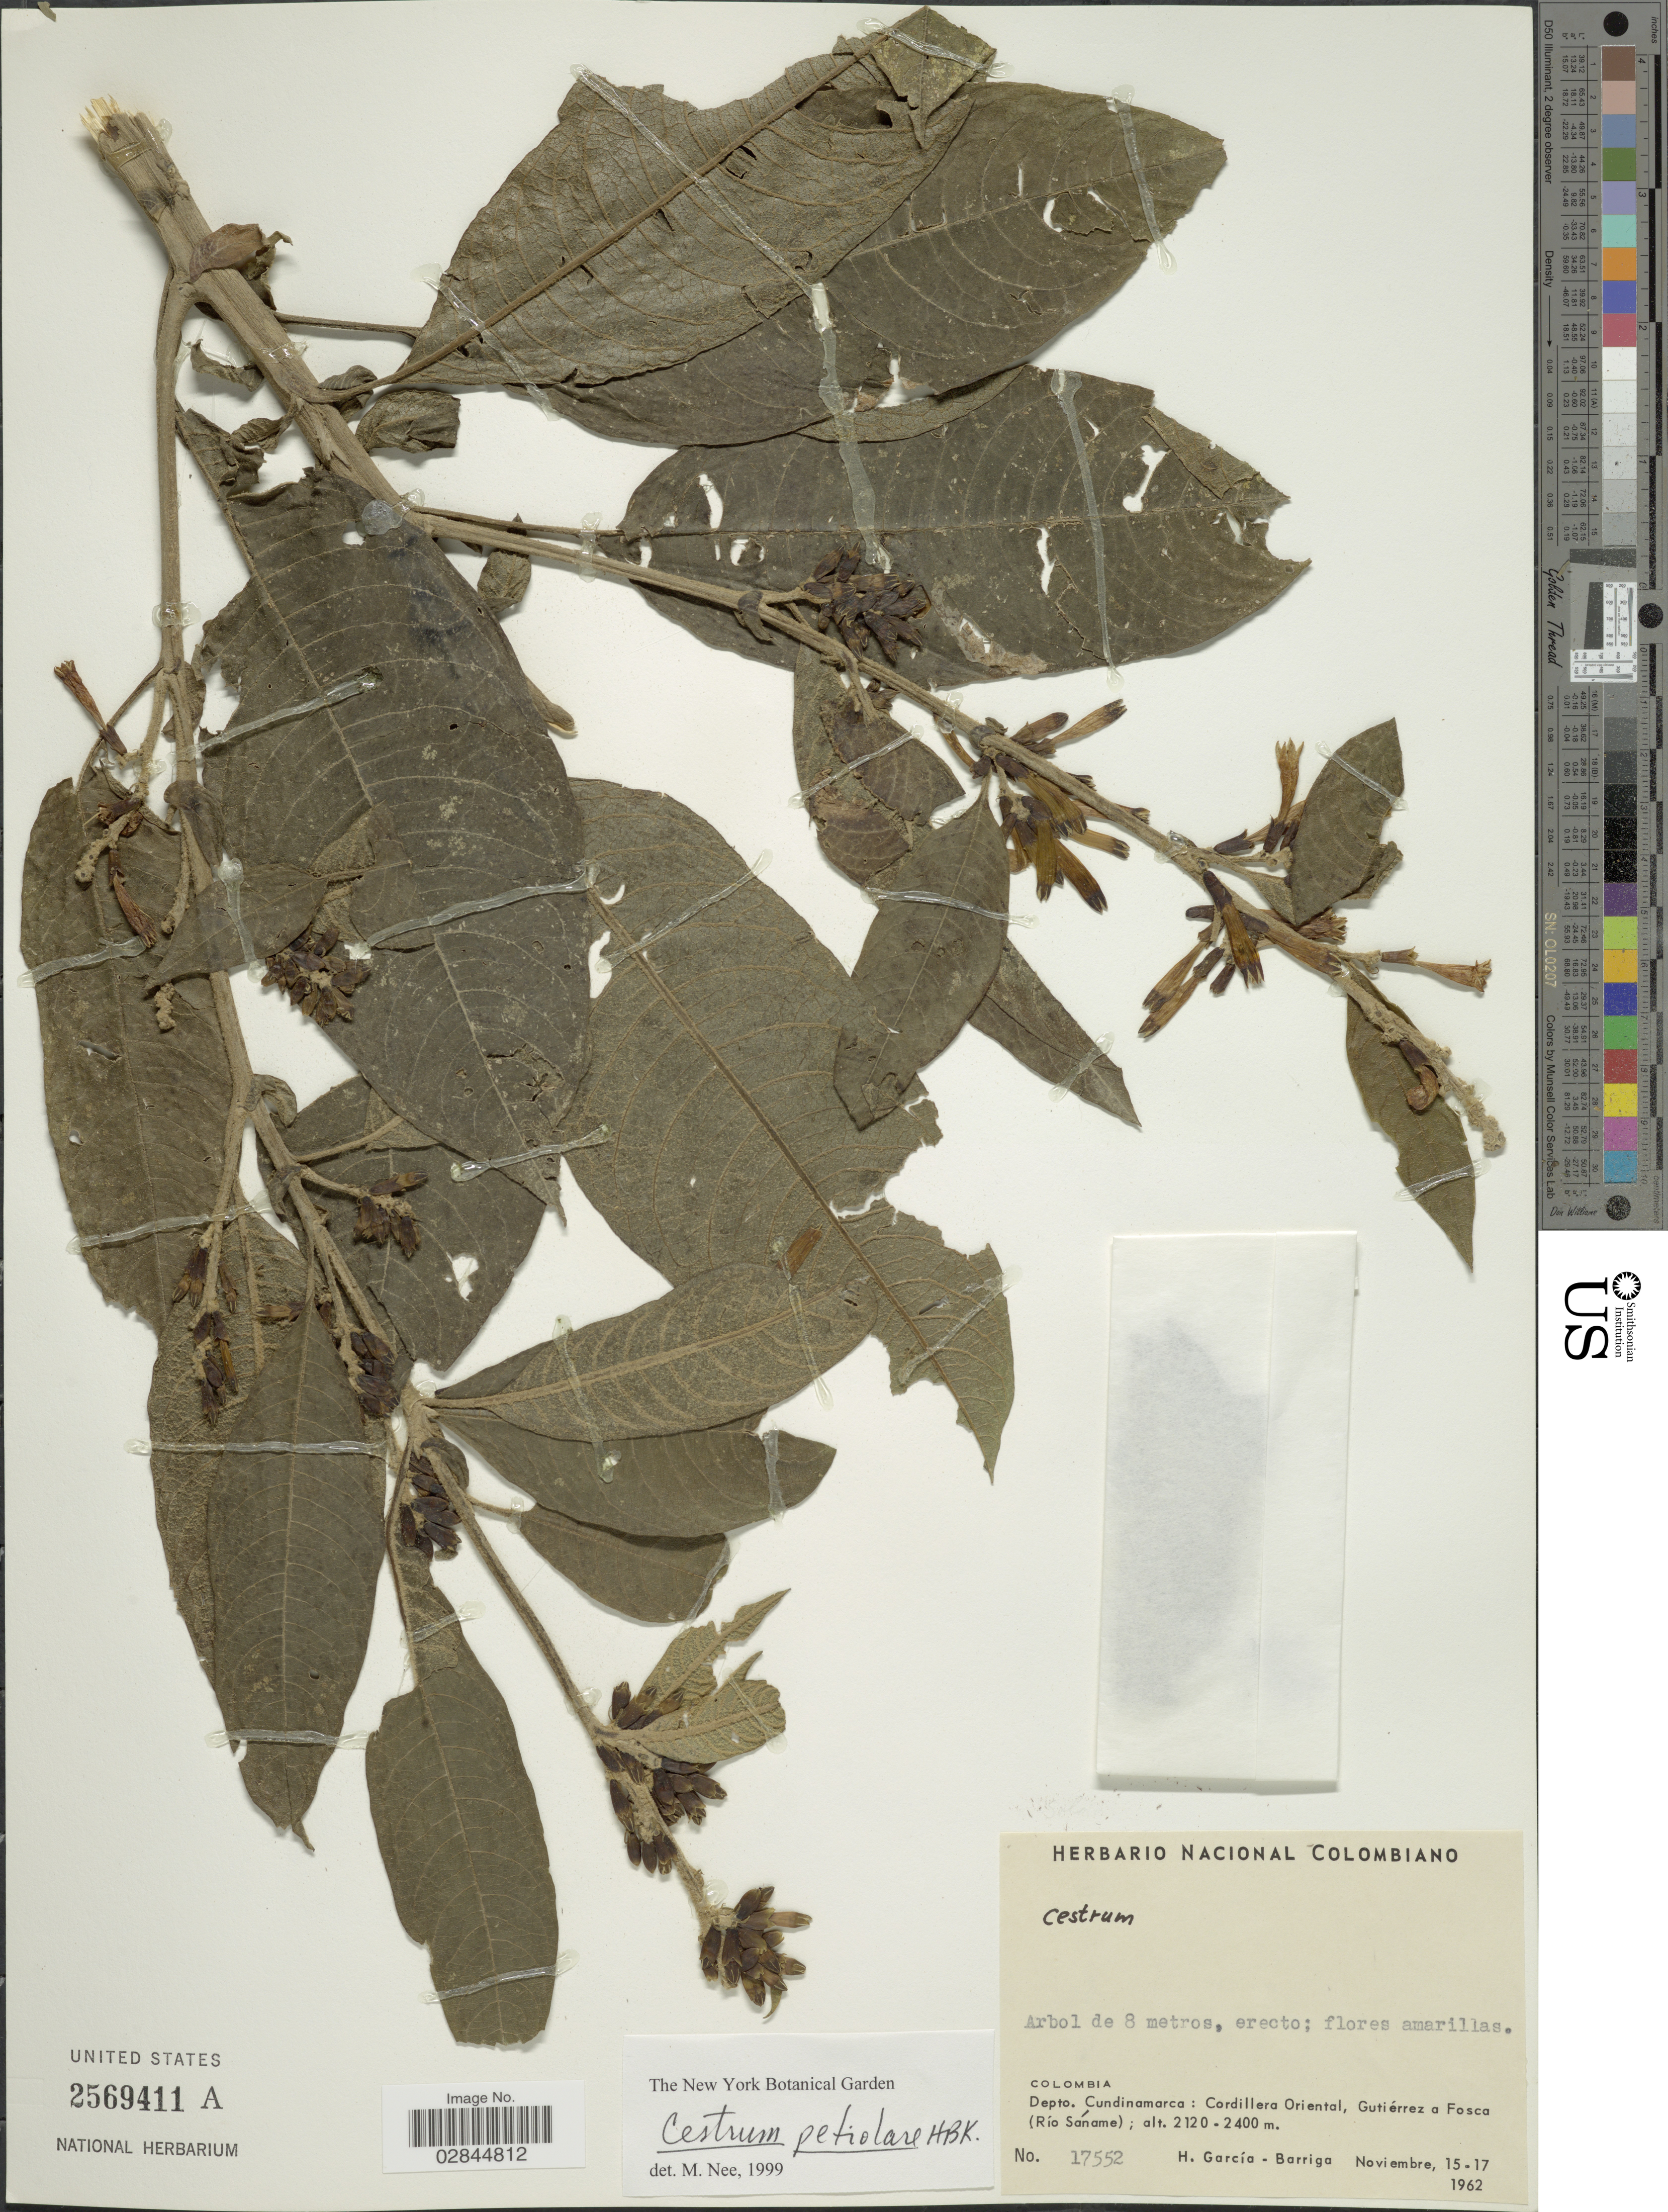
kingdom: Plantae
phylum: Tracheophyta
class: Magnoliopsida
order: Solanales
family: Solanaceae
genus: Cestrum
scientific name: Cestrum petiolare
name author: Kunth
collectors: H. García Barriga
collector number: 17552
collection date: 1962-11-15/1962-11-17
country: Colombia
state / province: Cundinamarca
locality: Depto. Cundinamarca: Cordillera Oriental, Gutiérrez a Fosca (Rio Sáname).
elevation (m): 2120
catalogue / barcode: US 2569411A